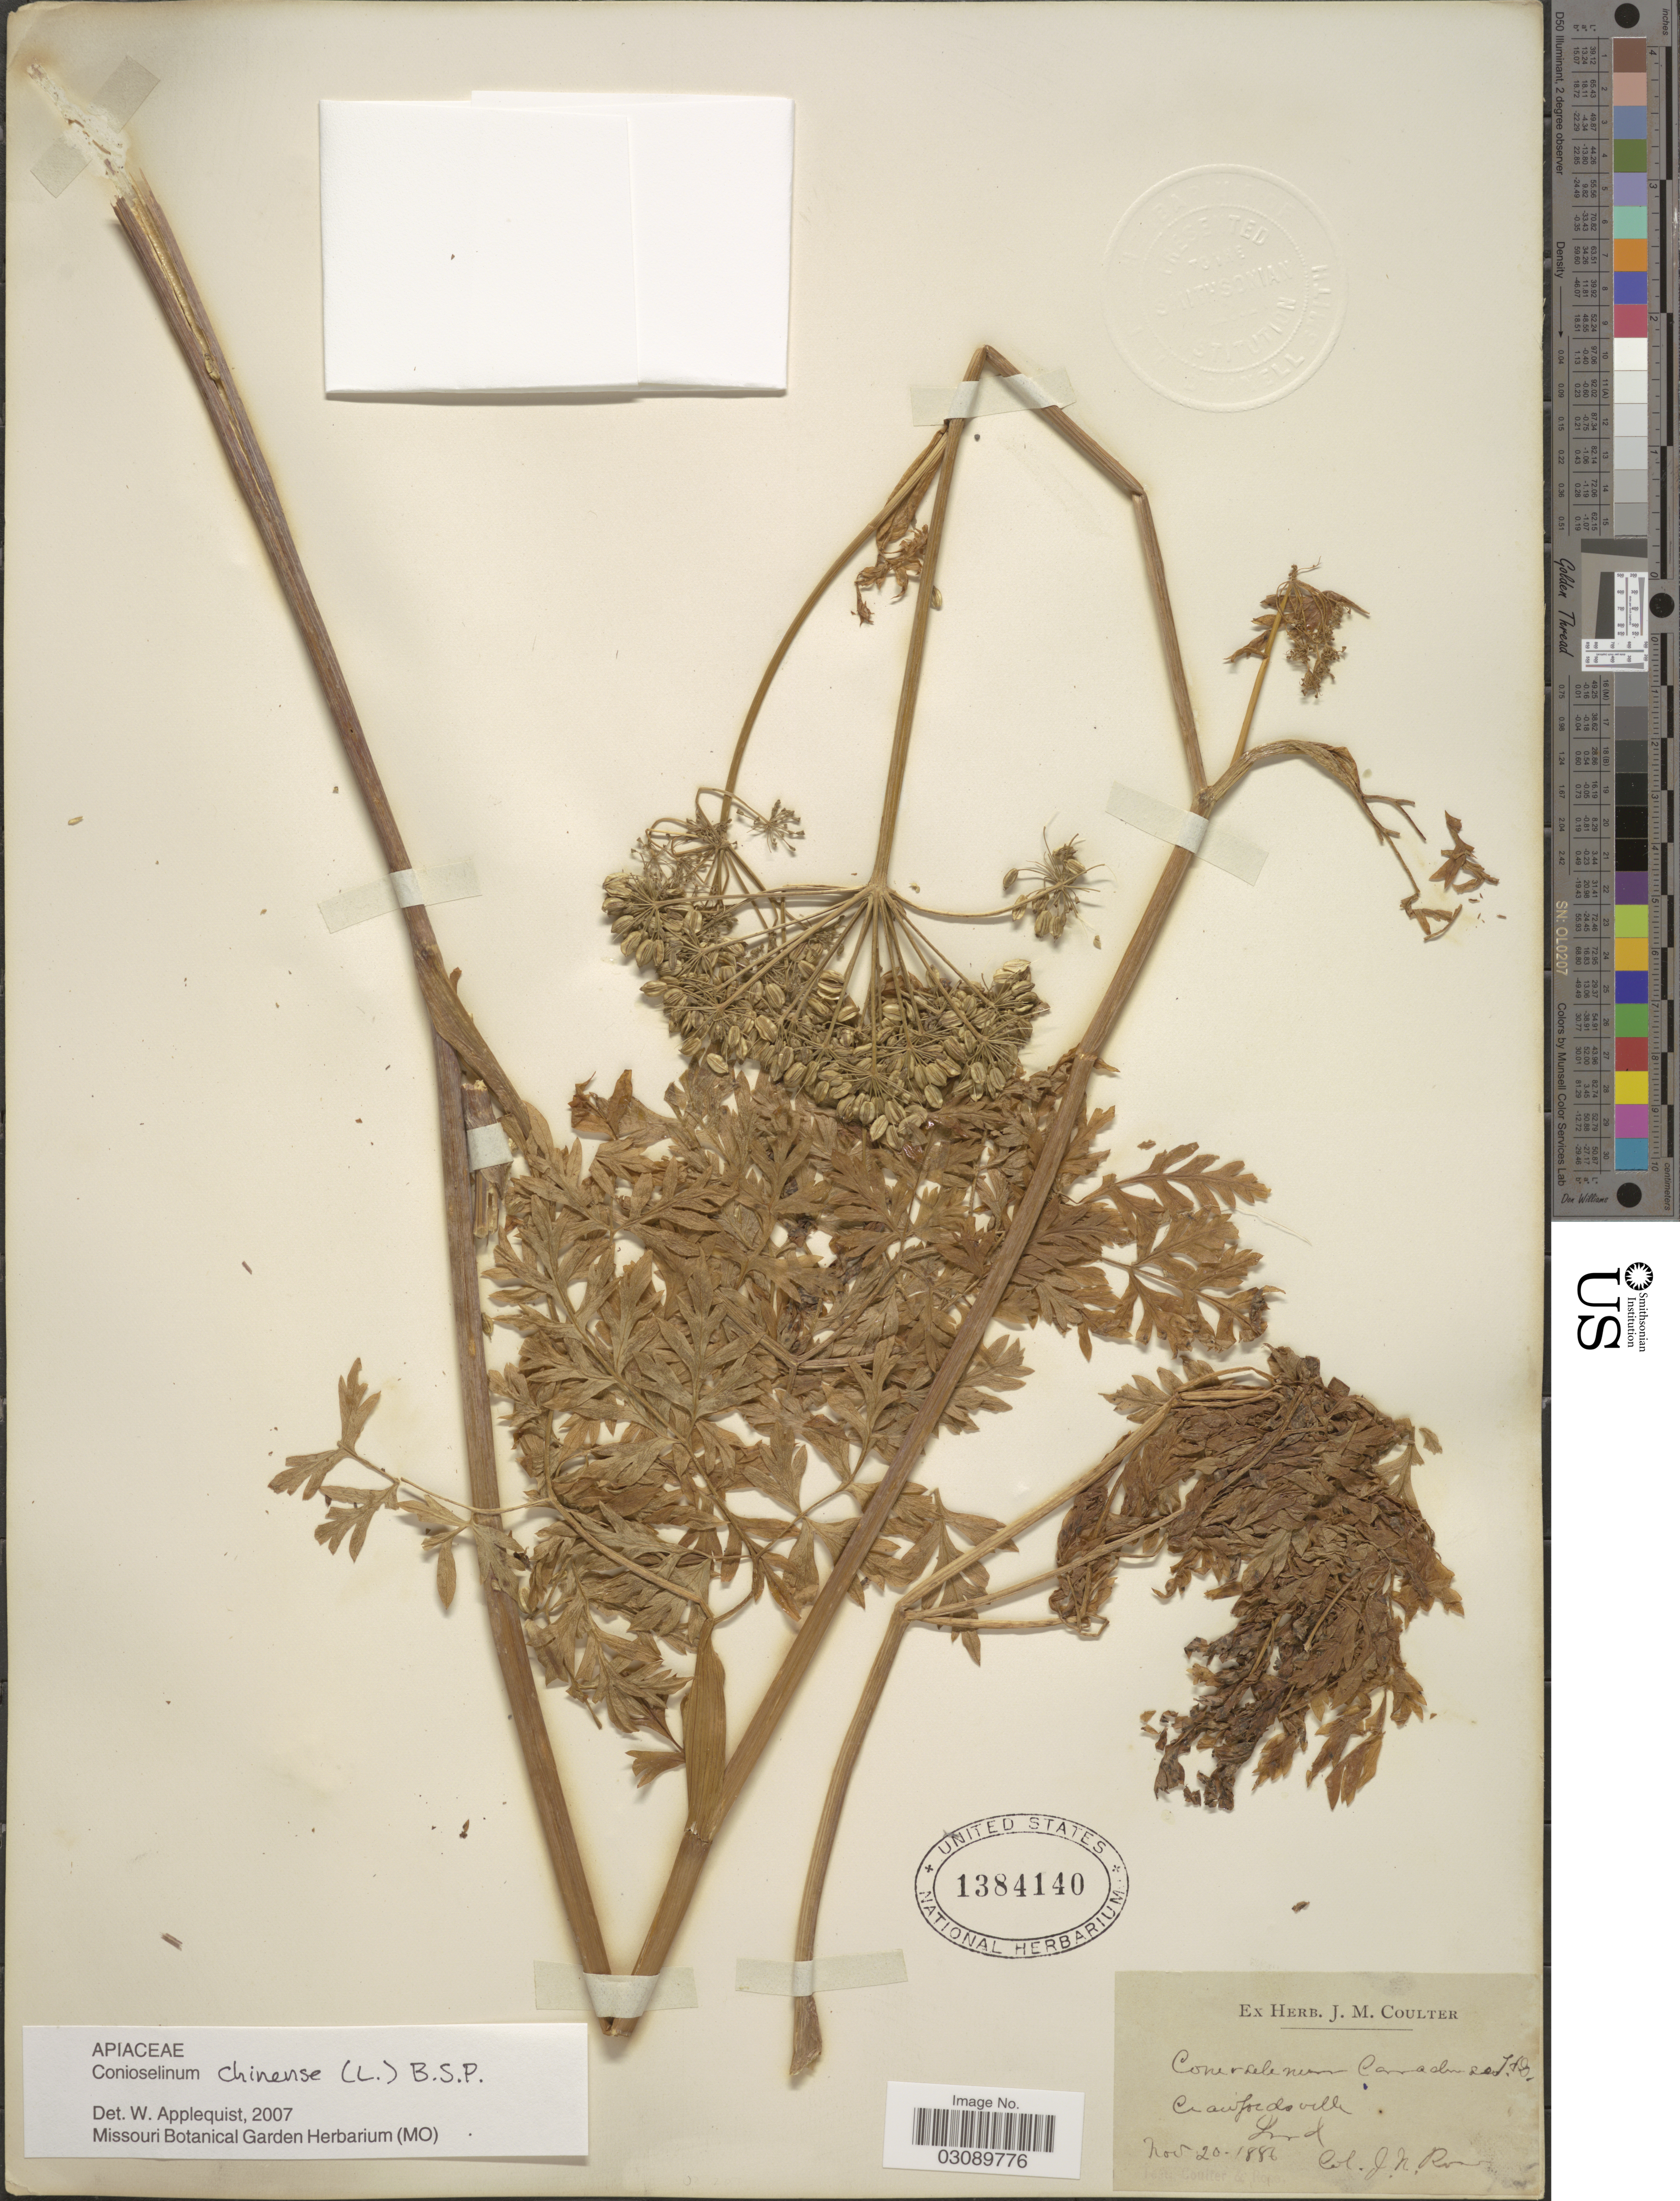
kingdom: Plantae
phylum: Tracheophyta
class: Magnoliopsida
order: Apiales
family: Apiaceae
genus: Conioselinum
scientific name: Conioselinum chinense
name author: (L.) Britton et al.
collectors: J. N. Rose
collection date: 1886-11-20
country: United States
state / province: Indiana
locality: Crawfordsville.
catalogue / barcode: US 1384140